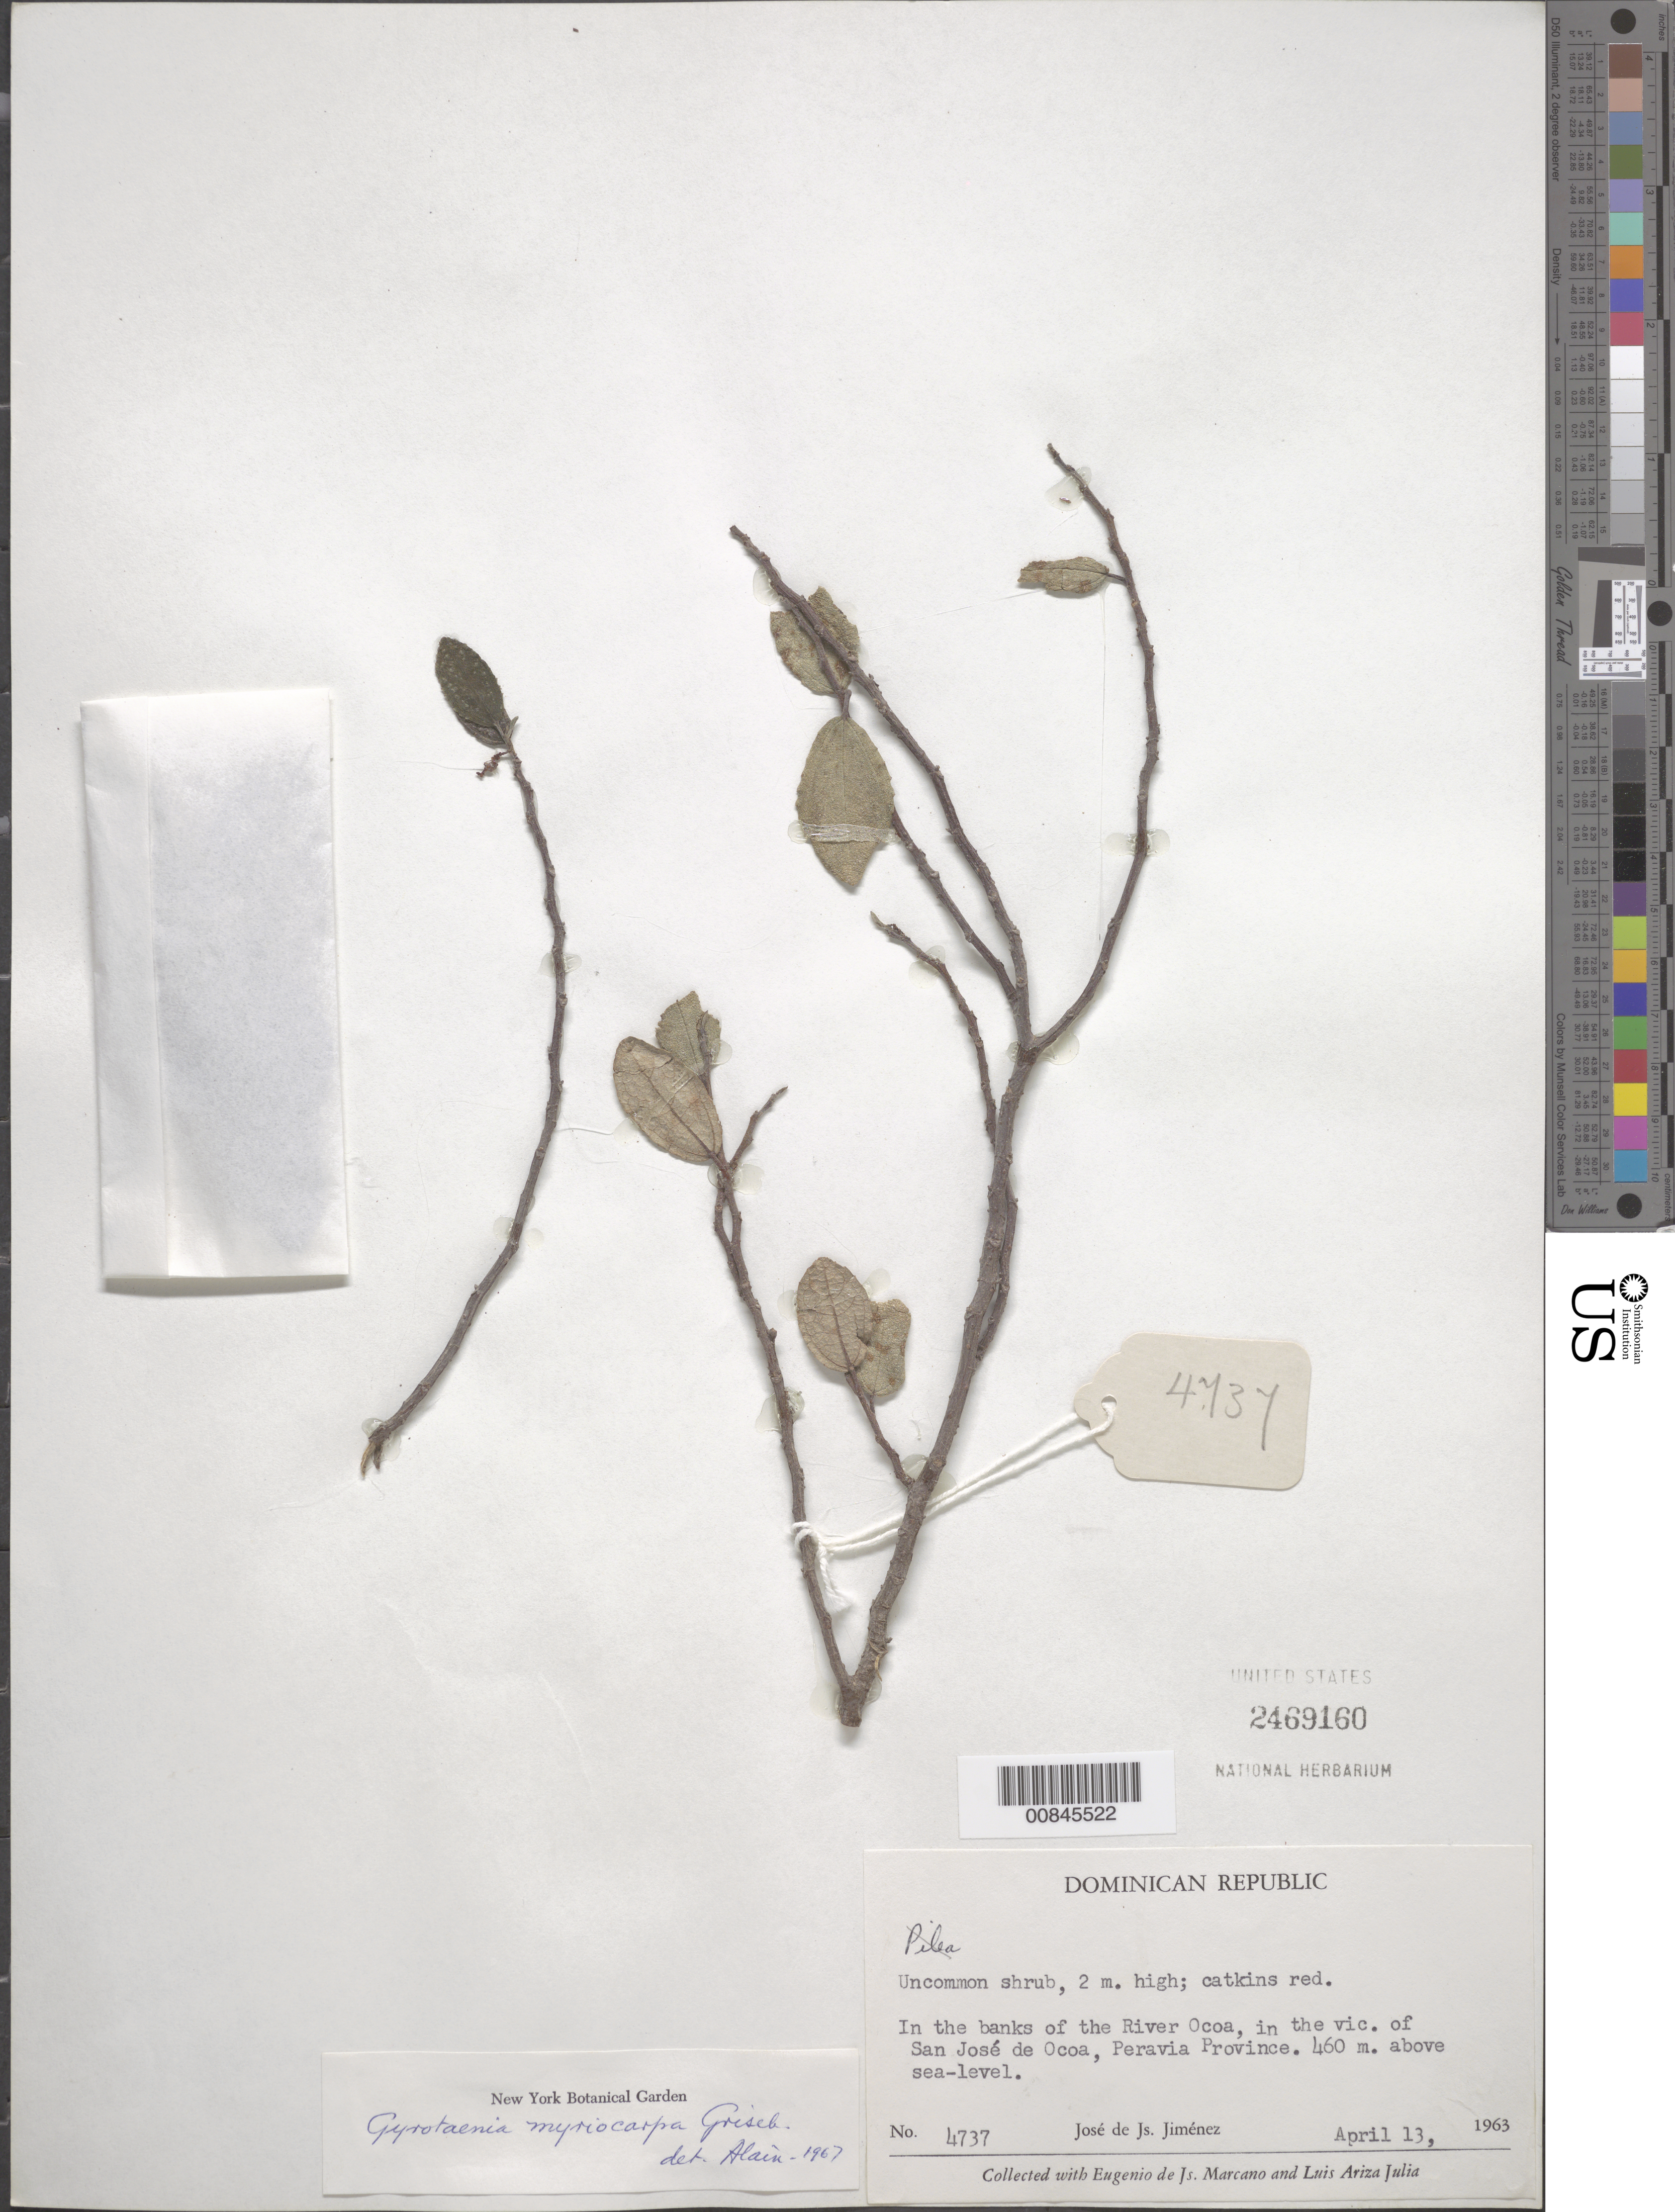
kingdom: Plantae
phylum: Tracheophyta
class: Magnoliopsida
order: Rosales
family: Urticaceae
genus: Gyrotaenia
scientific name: Gyrotaenia myriocarpa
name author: Griseb.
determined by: Liogier, Alain H.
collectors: J. J. Jiménez, E. J. Marcano F. & L. Ariza-Julia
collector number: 4737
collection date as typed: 13 Apr 1963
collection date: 1963-04-13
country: Dominican Republic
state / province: Peravia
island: Hispaniola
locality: In the banks of the River Ocoa, in the vic. of San José de Ocoa.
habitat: Banks of river.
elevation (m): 460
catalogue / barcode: US 2469160